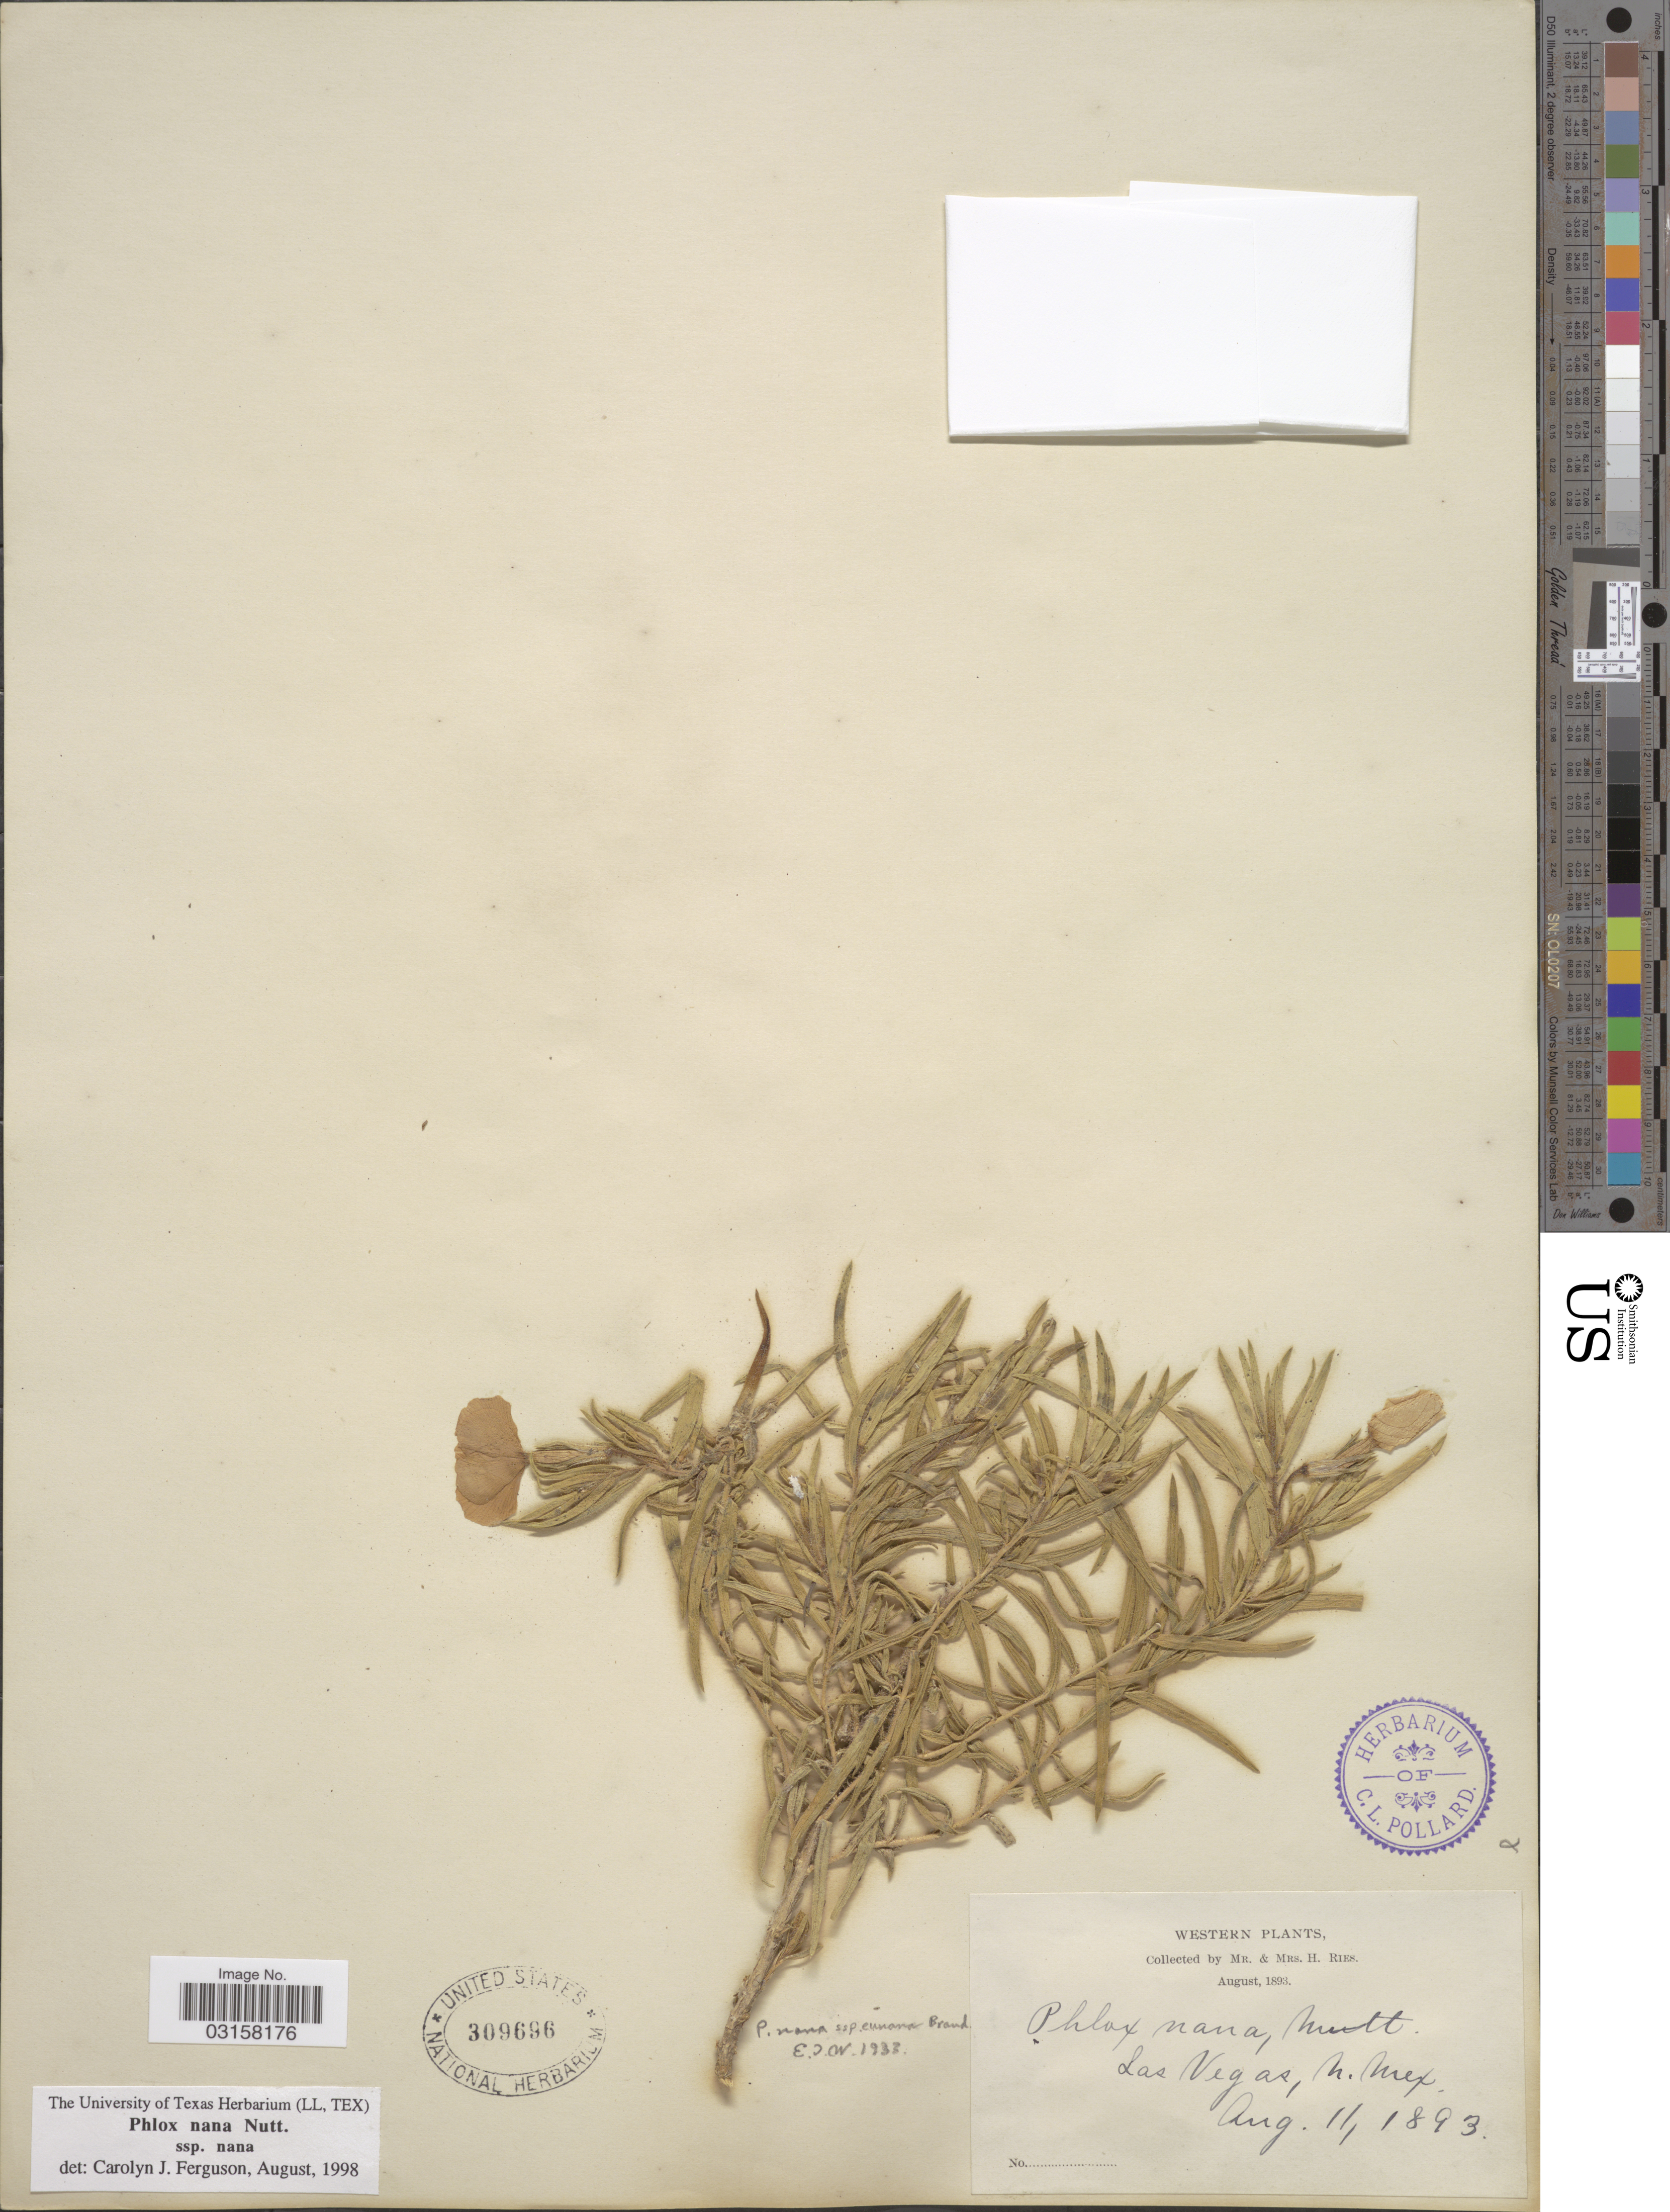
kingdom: Plantae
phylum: Tracheophyta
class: Magnoliopsida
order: Ericales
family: Polemoniaceae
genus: Phlox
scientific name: Phlox nana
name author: Nutt.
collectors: H. Ries & H. Ries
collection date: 1893-08-11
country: United States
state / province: New Mexico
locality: Las Vegas.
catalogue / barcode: US 309696